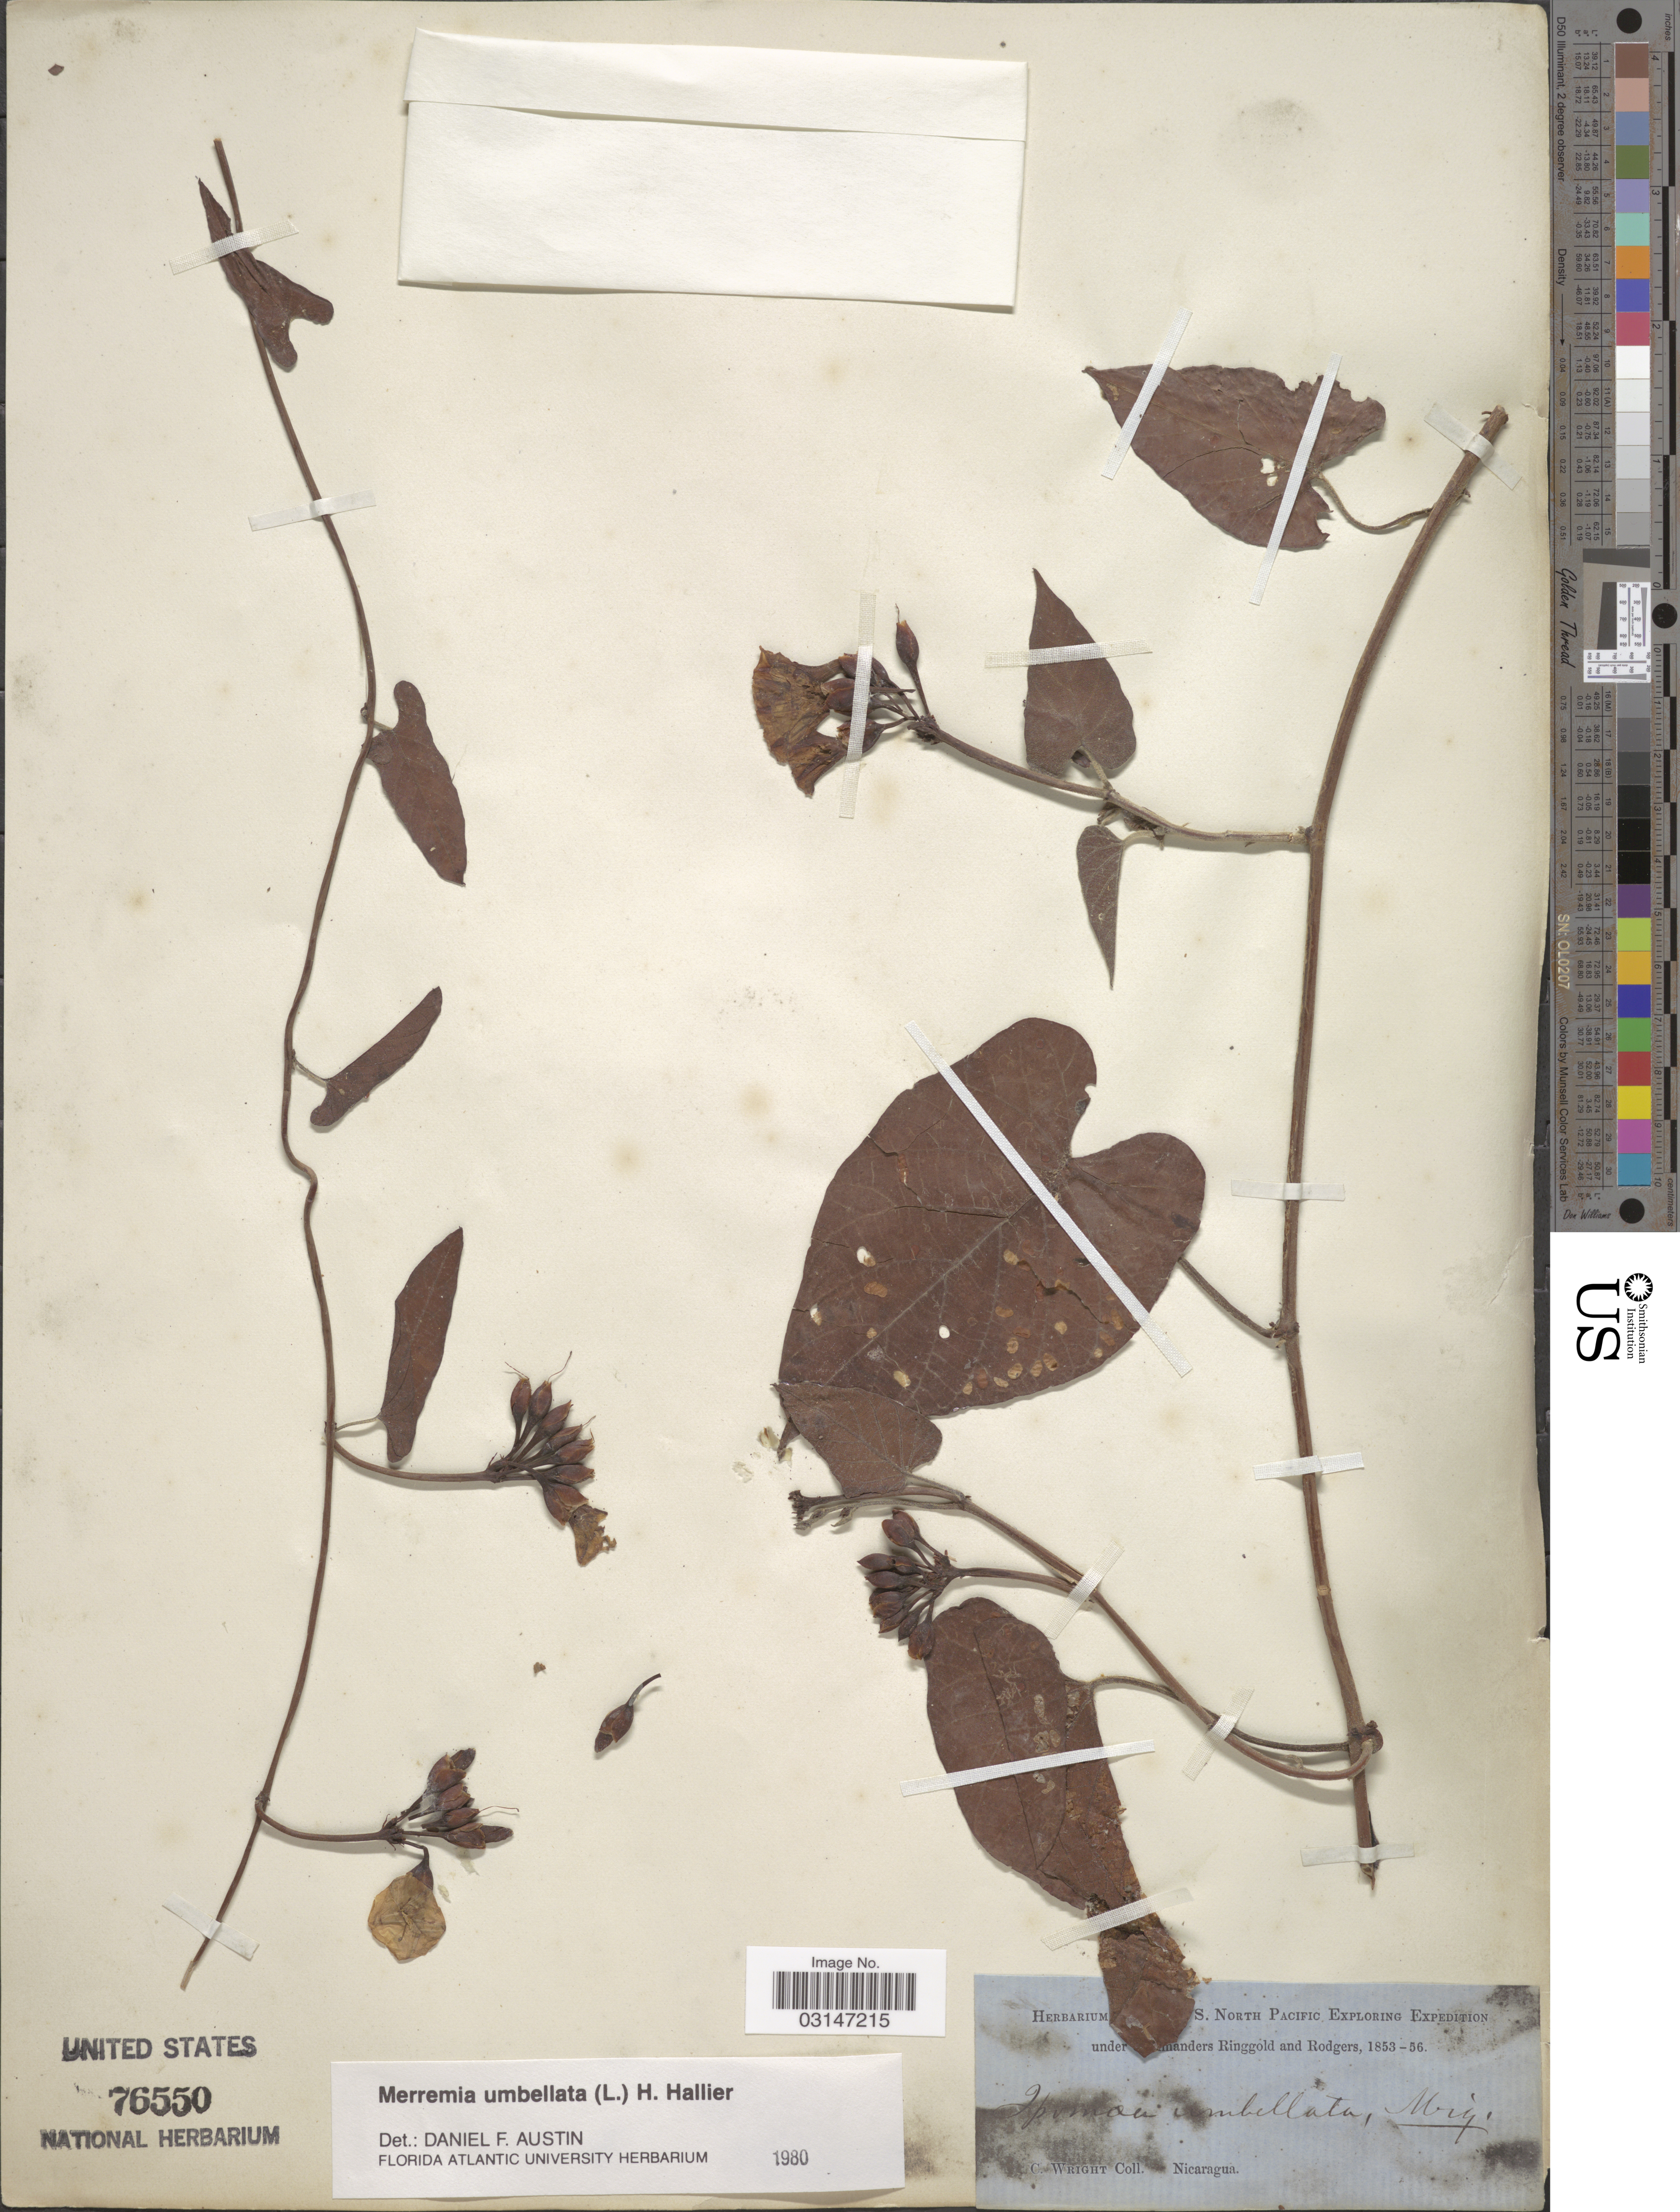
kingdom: Plantae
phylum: Tracheophyta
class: Magnoliopsida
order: Solanales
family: Convolvulaceae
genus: Camonea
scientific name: Camonea umbellata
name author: (L.) A. R. Simões & Staples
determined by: Strong, Mark T., (BOT), Smithsonian Institution - National Museum of Natural History (UNITED STATES)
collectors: C. Wright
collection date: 1853/1856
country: Nicaragua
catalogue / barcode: US 76550